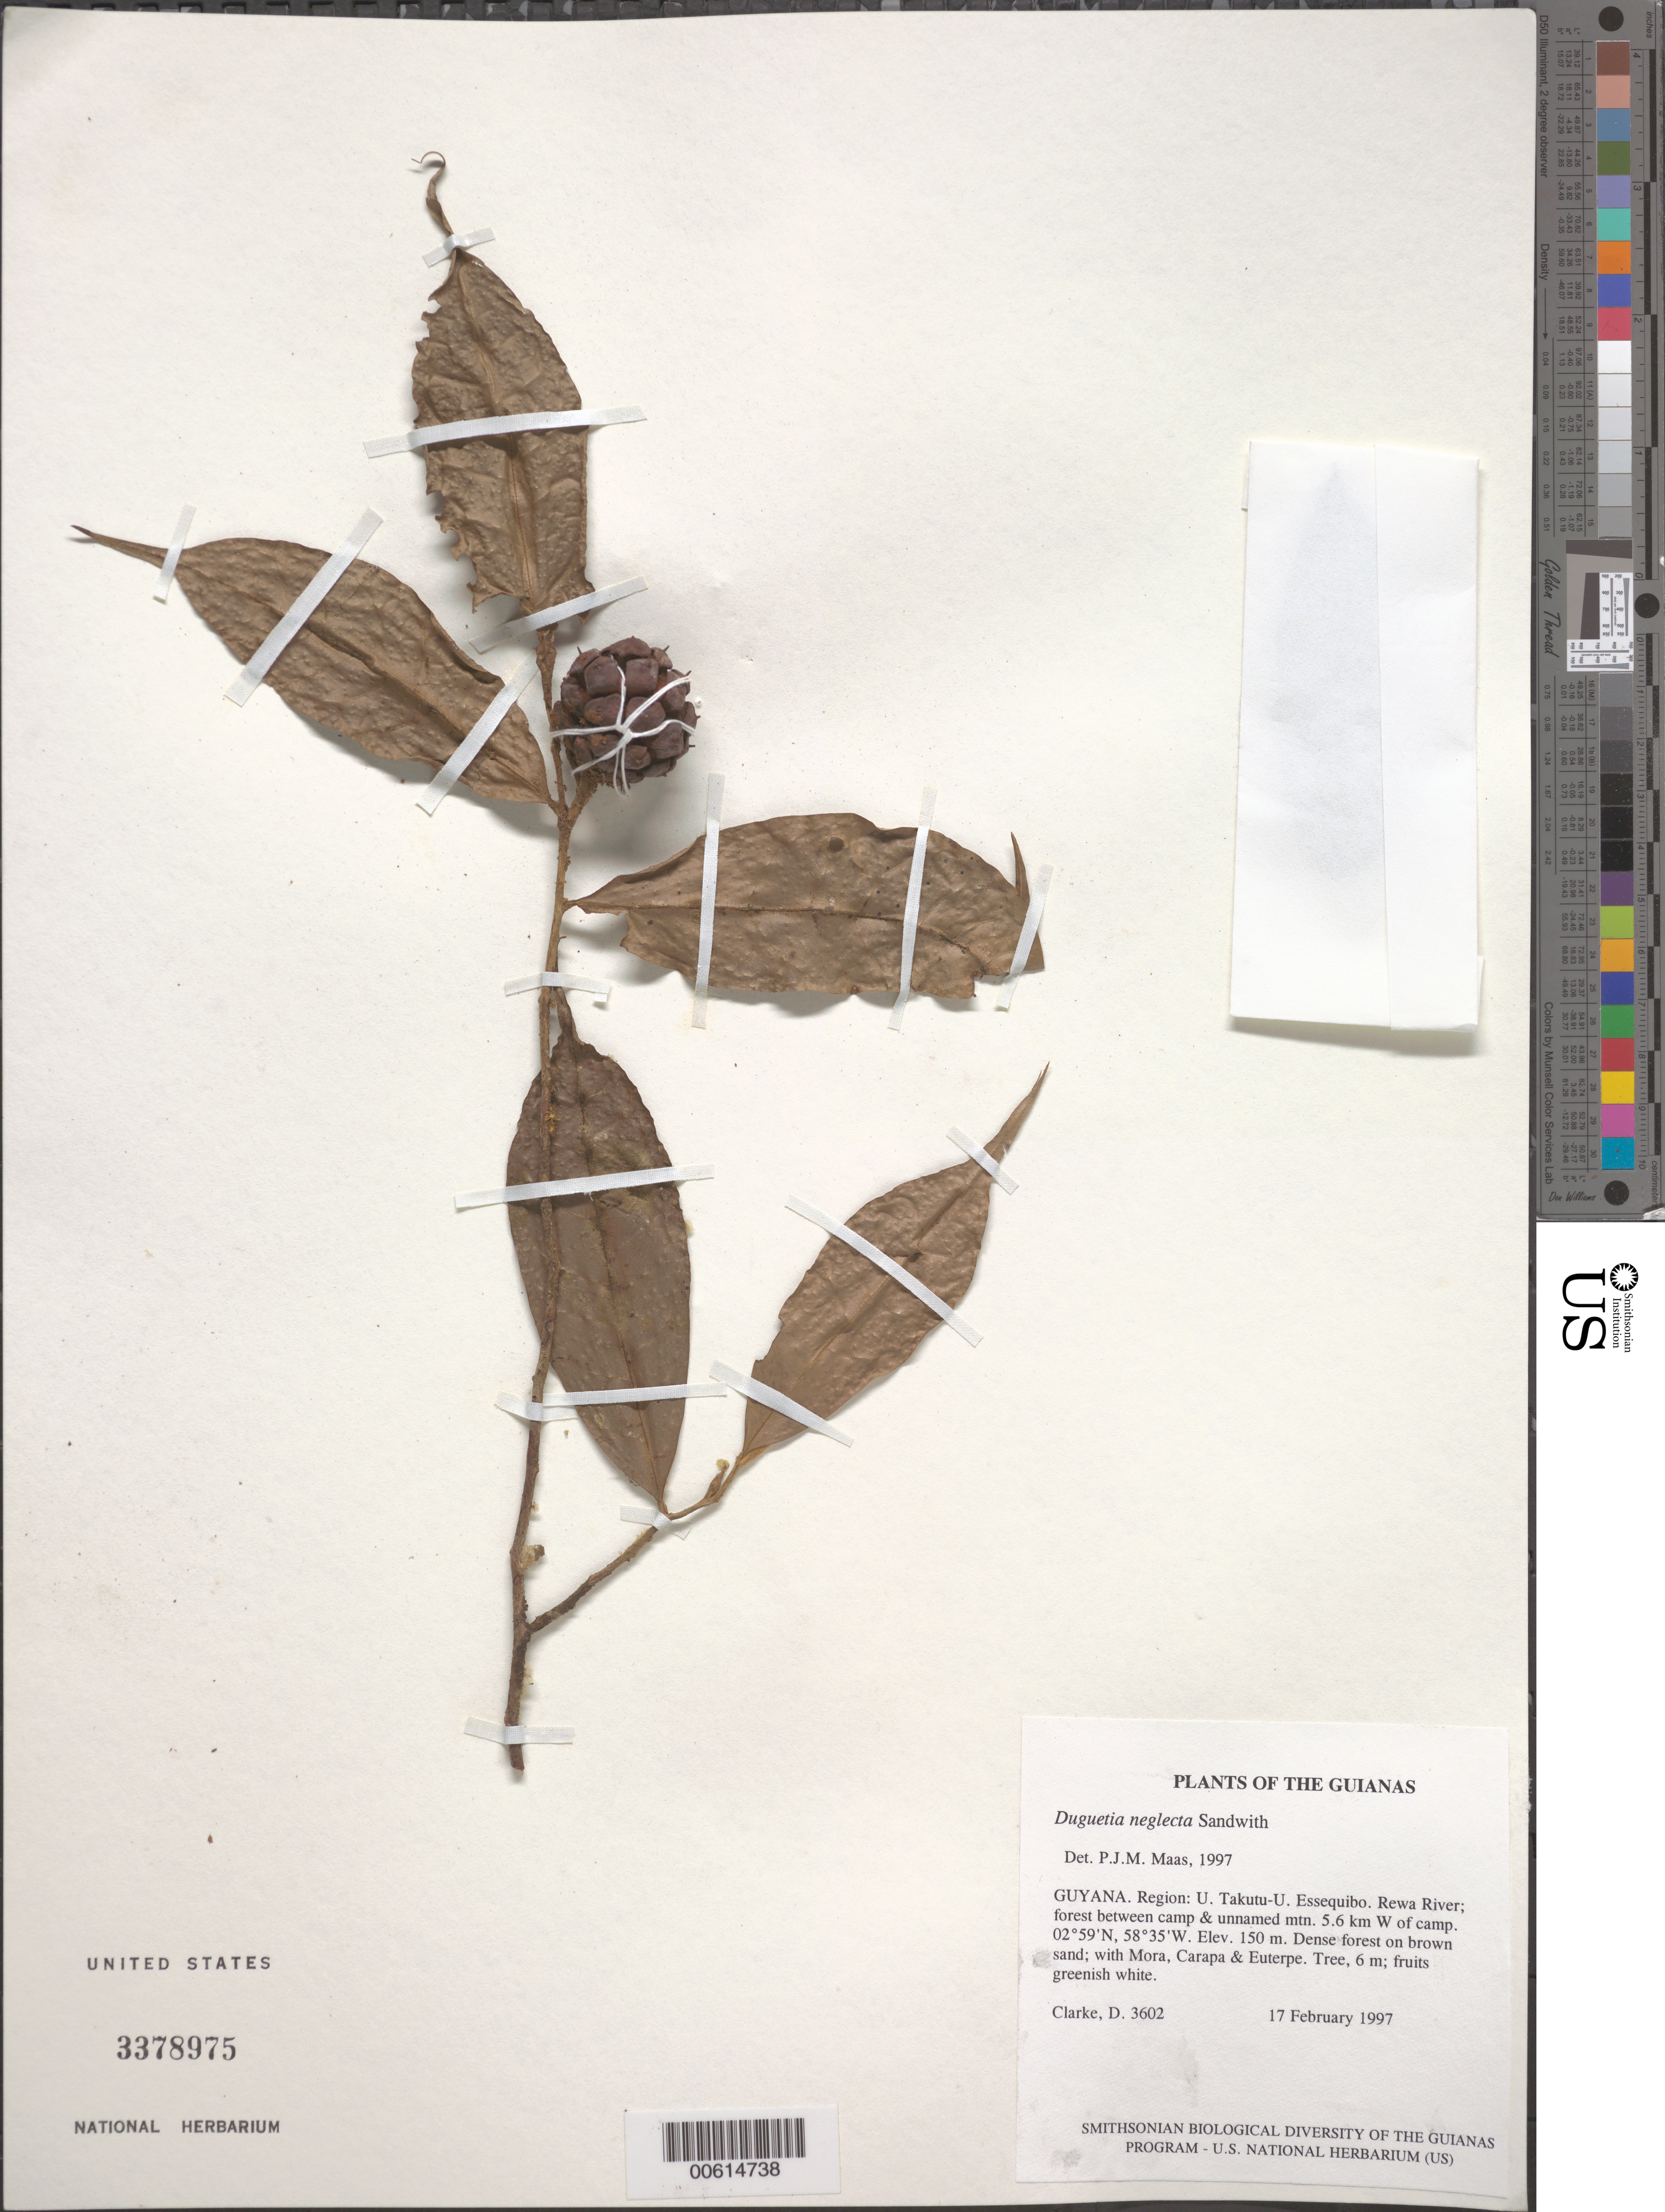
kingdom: Plantae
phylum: Tracheophyta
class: Magnoliopsida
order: Magnoliales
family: Annonaceae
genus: Duguetia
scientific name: Duguetia neglecta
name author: Sandwith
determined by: Maas, Paul J. M.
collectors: H. D. Clarke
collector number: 3602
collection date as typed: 17 February 1997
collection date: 1997-02-17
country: Guyana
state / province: U. Takutu-U. Essequibo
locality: Rewa River; forest between camp & unnamed mtn. 5.6 km W of camp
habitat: Dense forest on brown sand; with Mora, Carapa & Euterpe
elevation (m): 150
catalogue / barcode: US 3378975